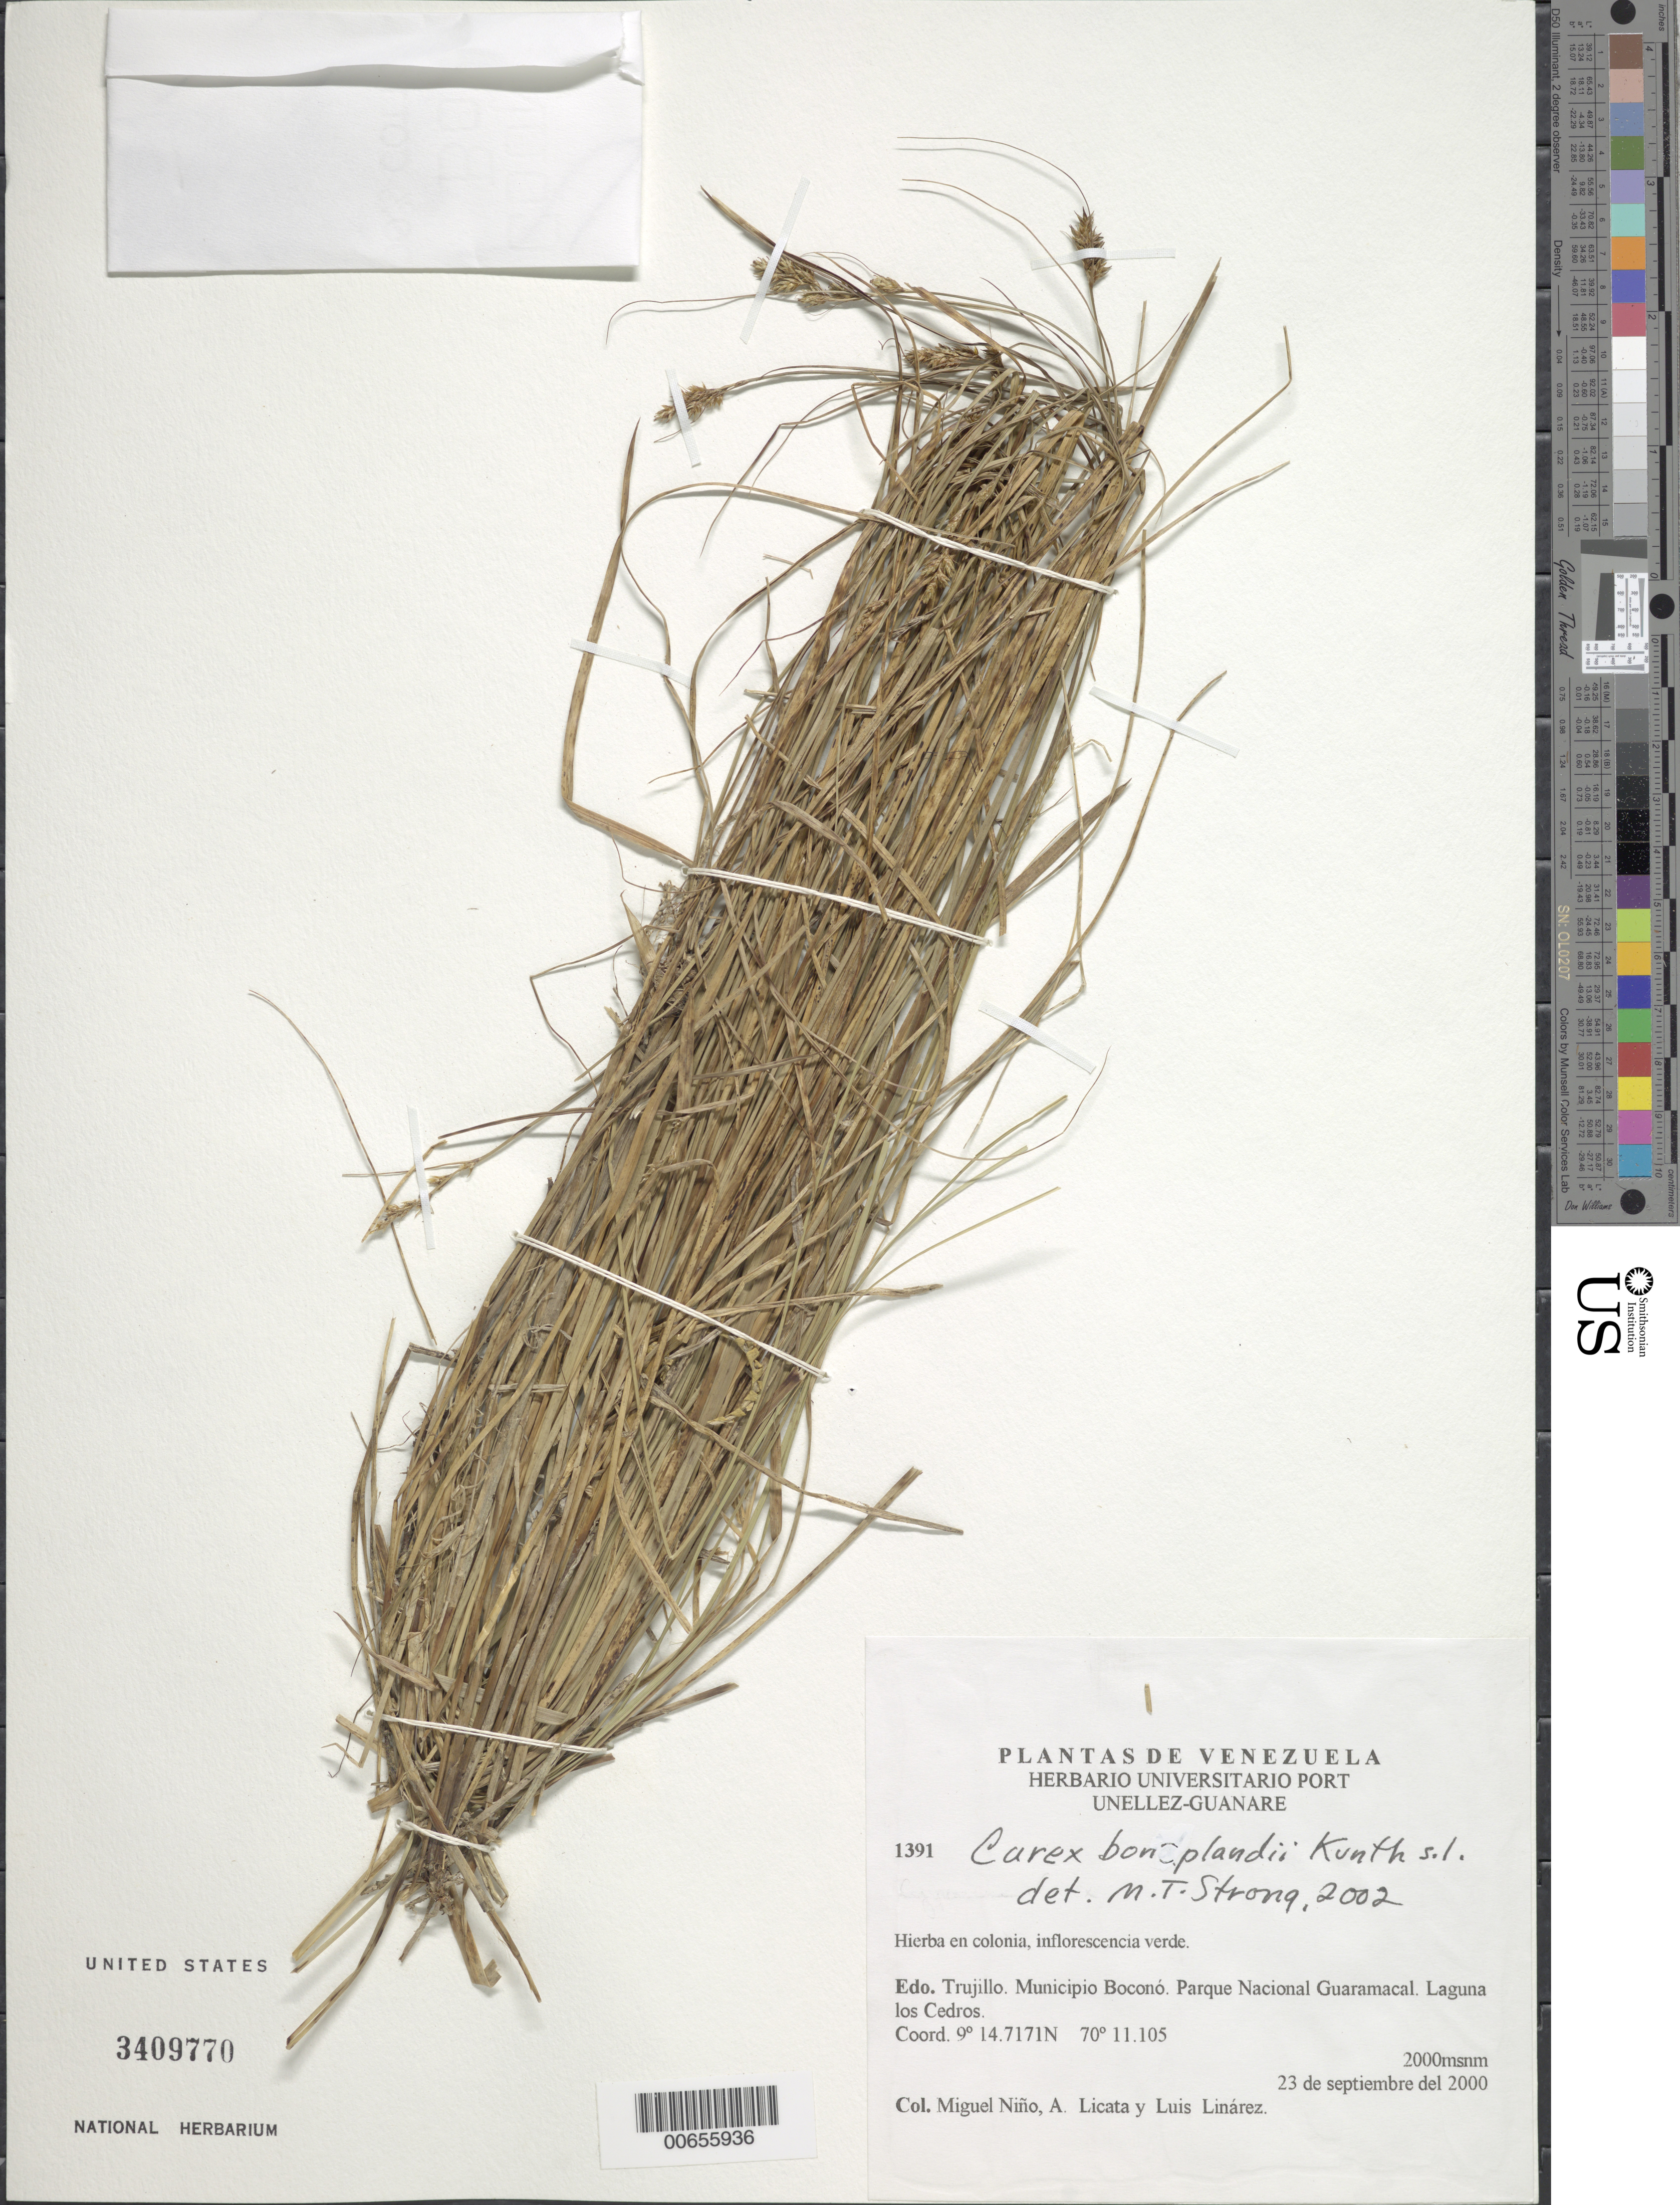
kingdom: Plantae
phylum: Tracheophyta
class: Liliopsida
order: Poales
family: Cyperaceae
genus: Carex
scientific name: Carex bonplandii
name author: Kunth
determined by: Strong, Mark T., (BOT), Smithsonian Institution - National Museum of Natural History (UNITED STATES)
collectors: S. M. Niño, A. Licata & L. Linárez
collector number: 1391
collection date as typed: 23 Sep 2000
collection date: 2000-09-23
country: Venezuela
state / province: Trujillo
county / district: Boconó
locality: Parque Nacional Guaramacal, Laguna Los Cedros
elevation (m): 2000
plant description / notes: PORT, US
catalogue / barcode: US 3409770